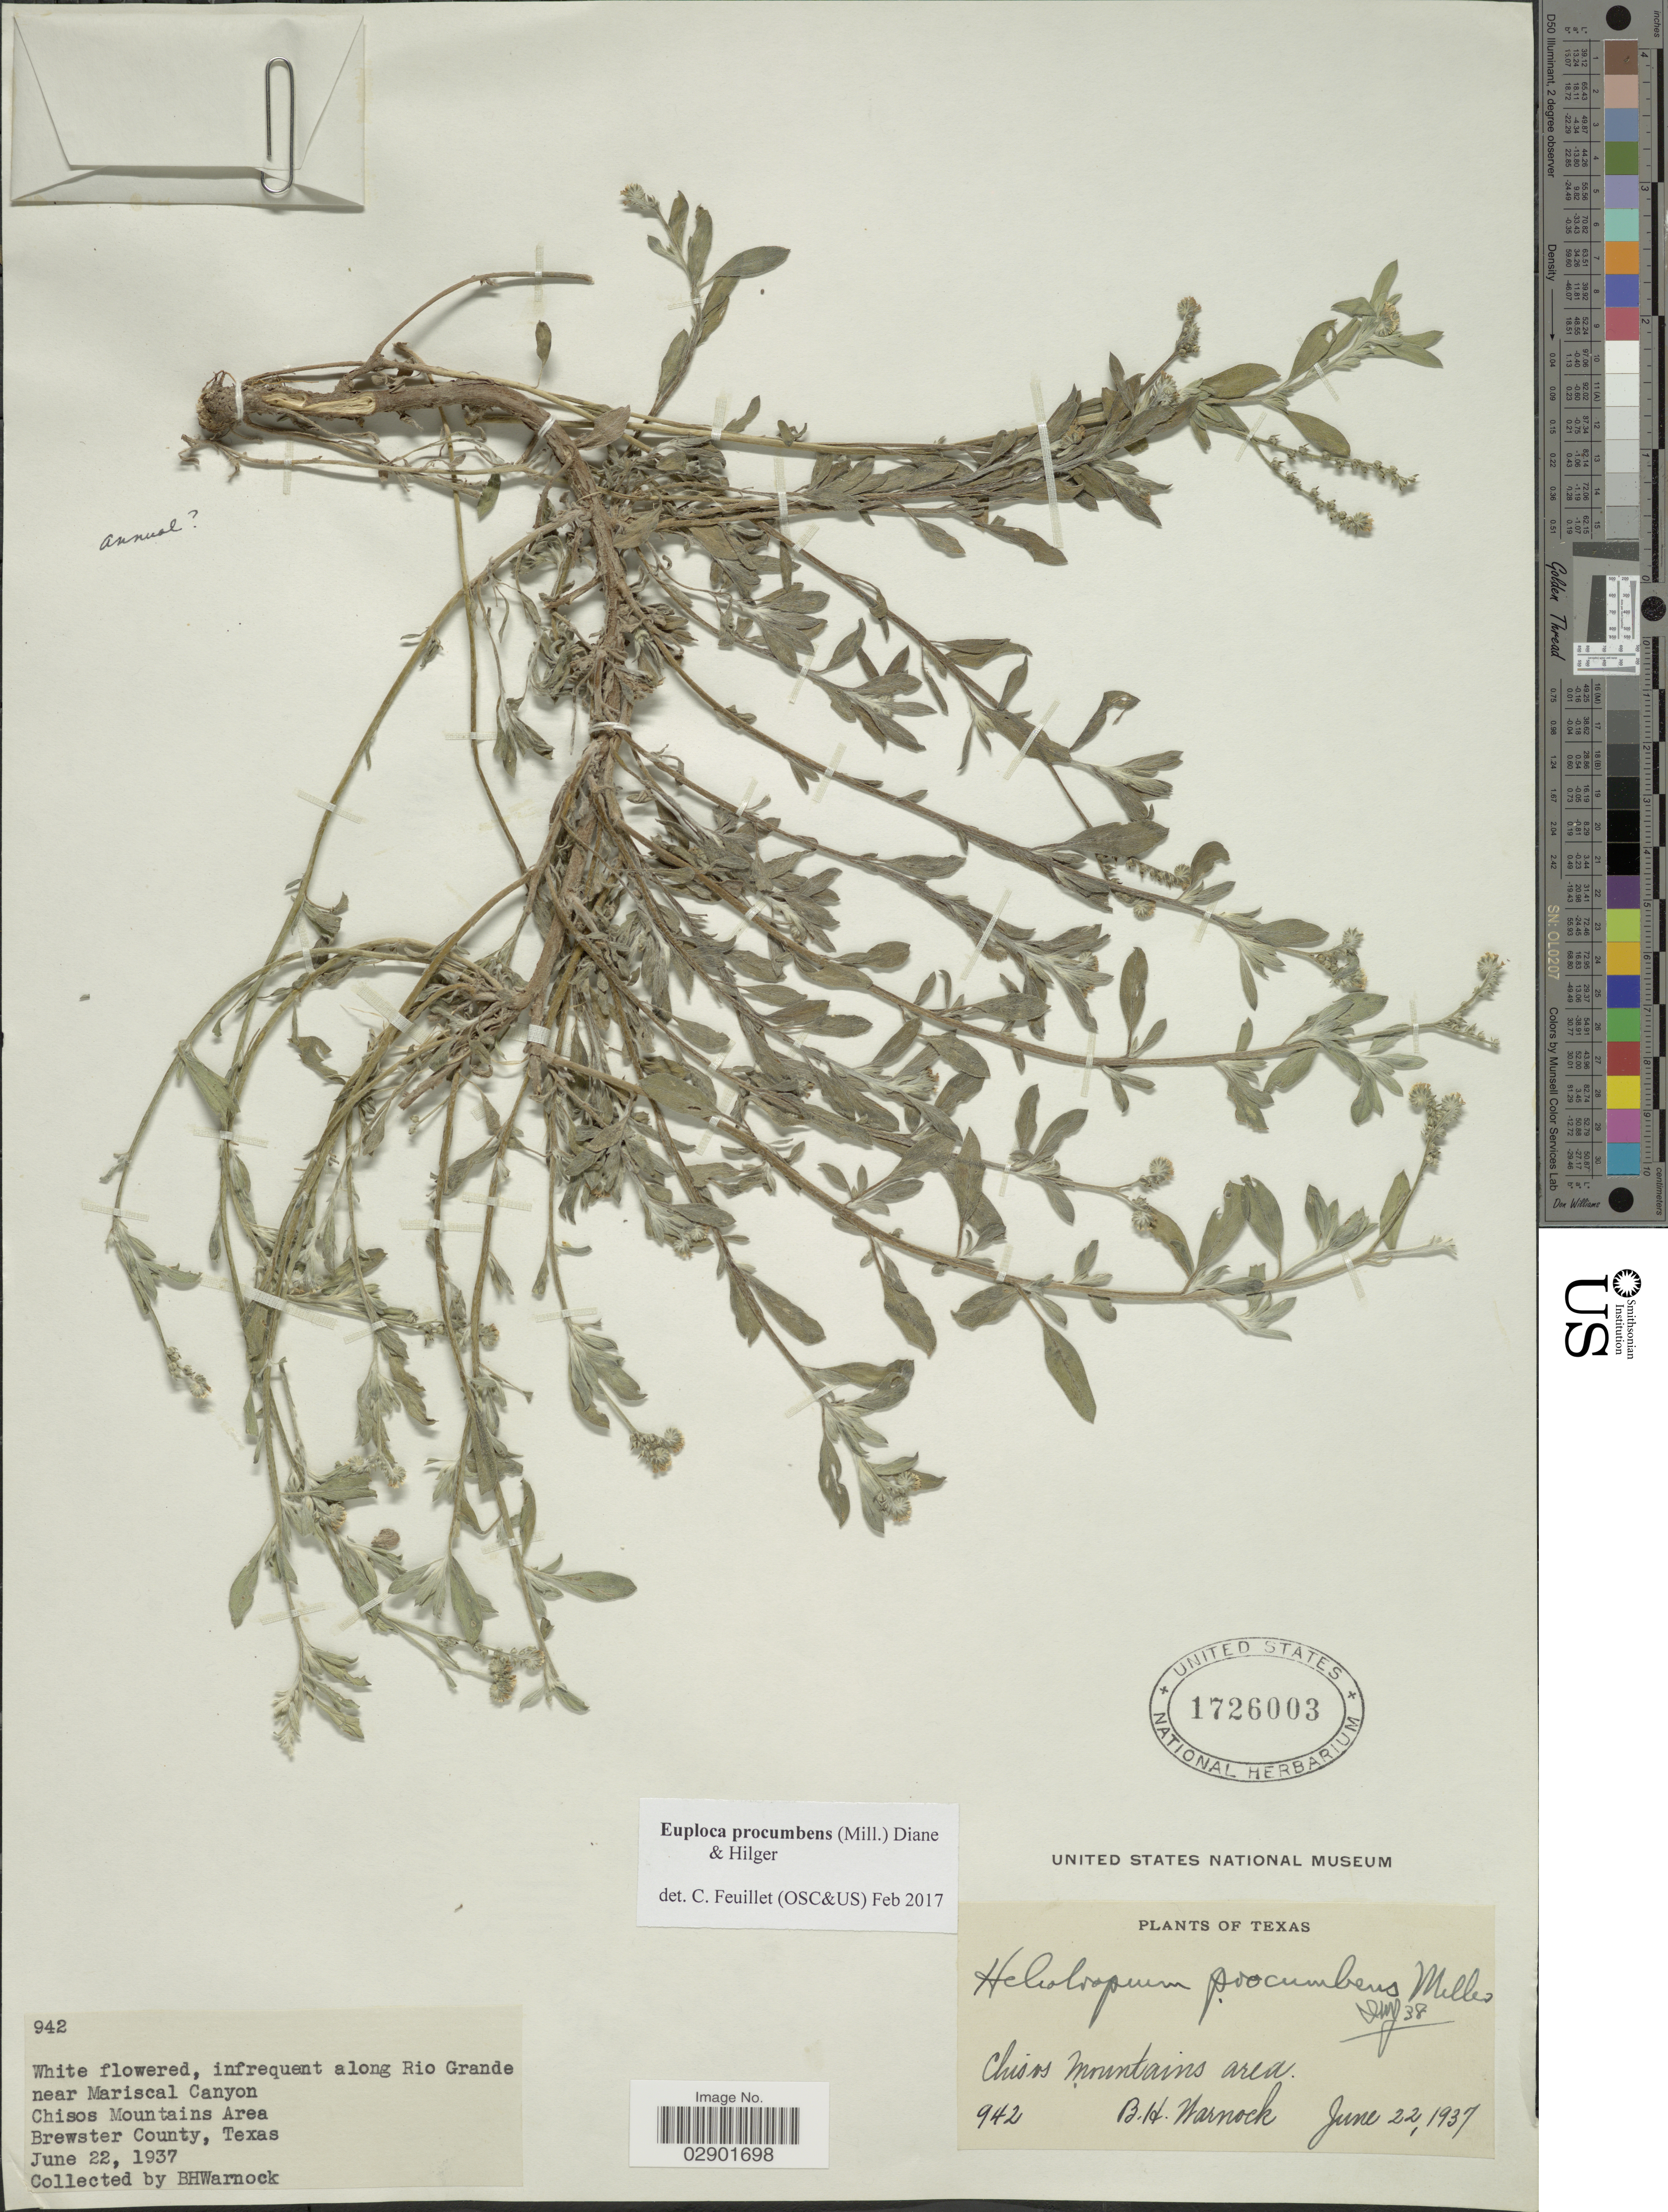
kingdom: Plantae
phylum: Tracheophyta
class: Magnoliopsida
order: Boraginales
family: Heliotropiaceae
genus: Euploca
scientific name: Euploca procumbens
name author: (Mill.) Diane & Hilger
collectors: B. H. Warnock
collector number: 942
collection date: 1937-06-22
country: United States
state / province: Texas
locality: Along Rio Grande near Mariscal Canyon. Chisos Mountains Area. Brewster County.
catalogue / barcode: US 1726003